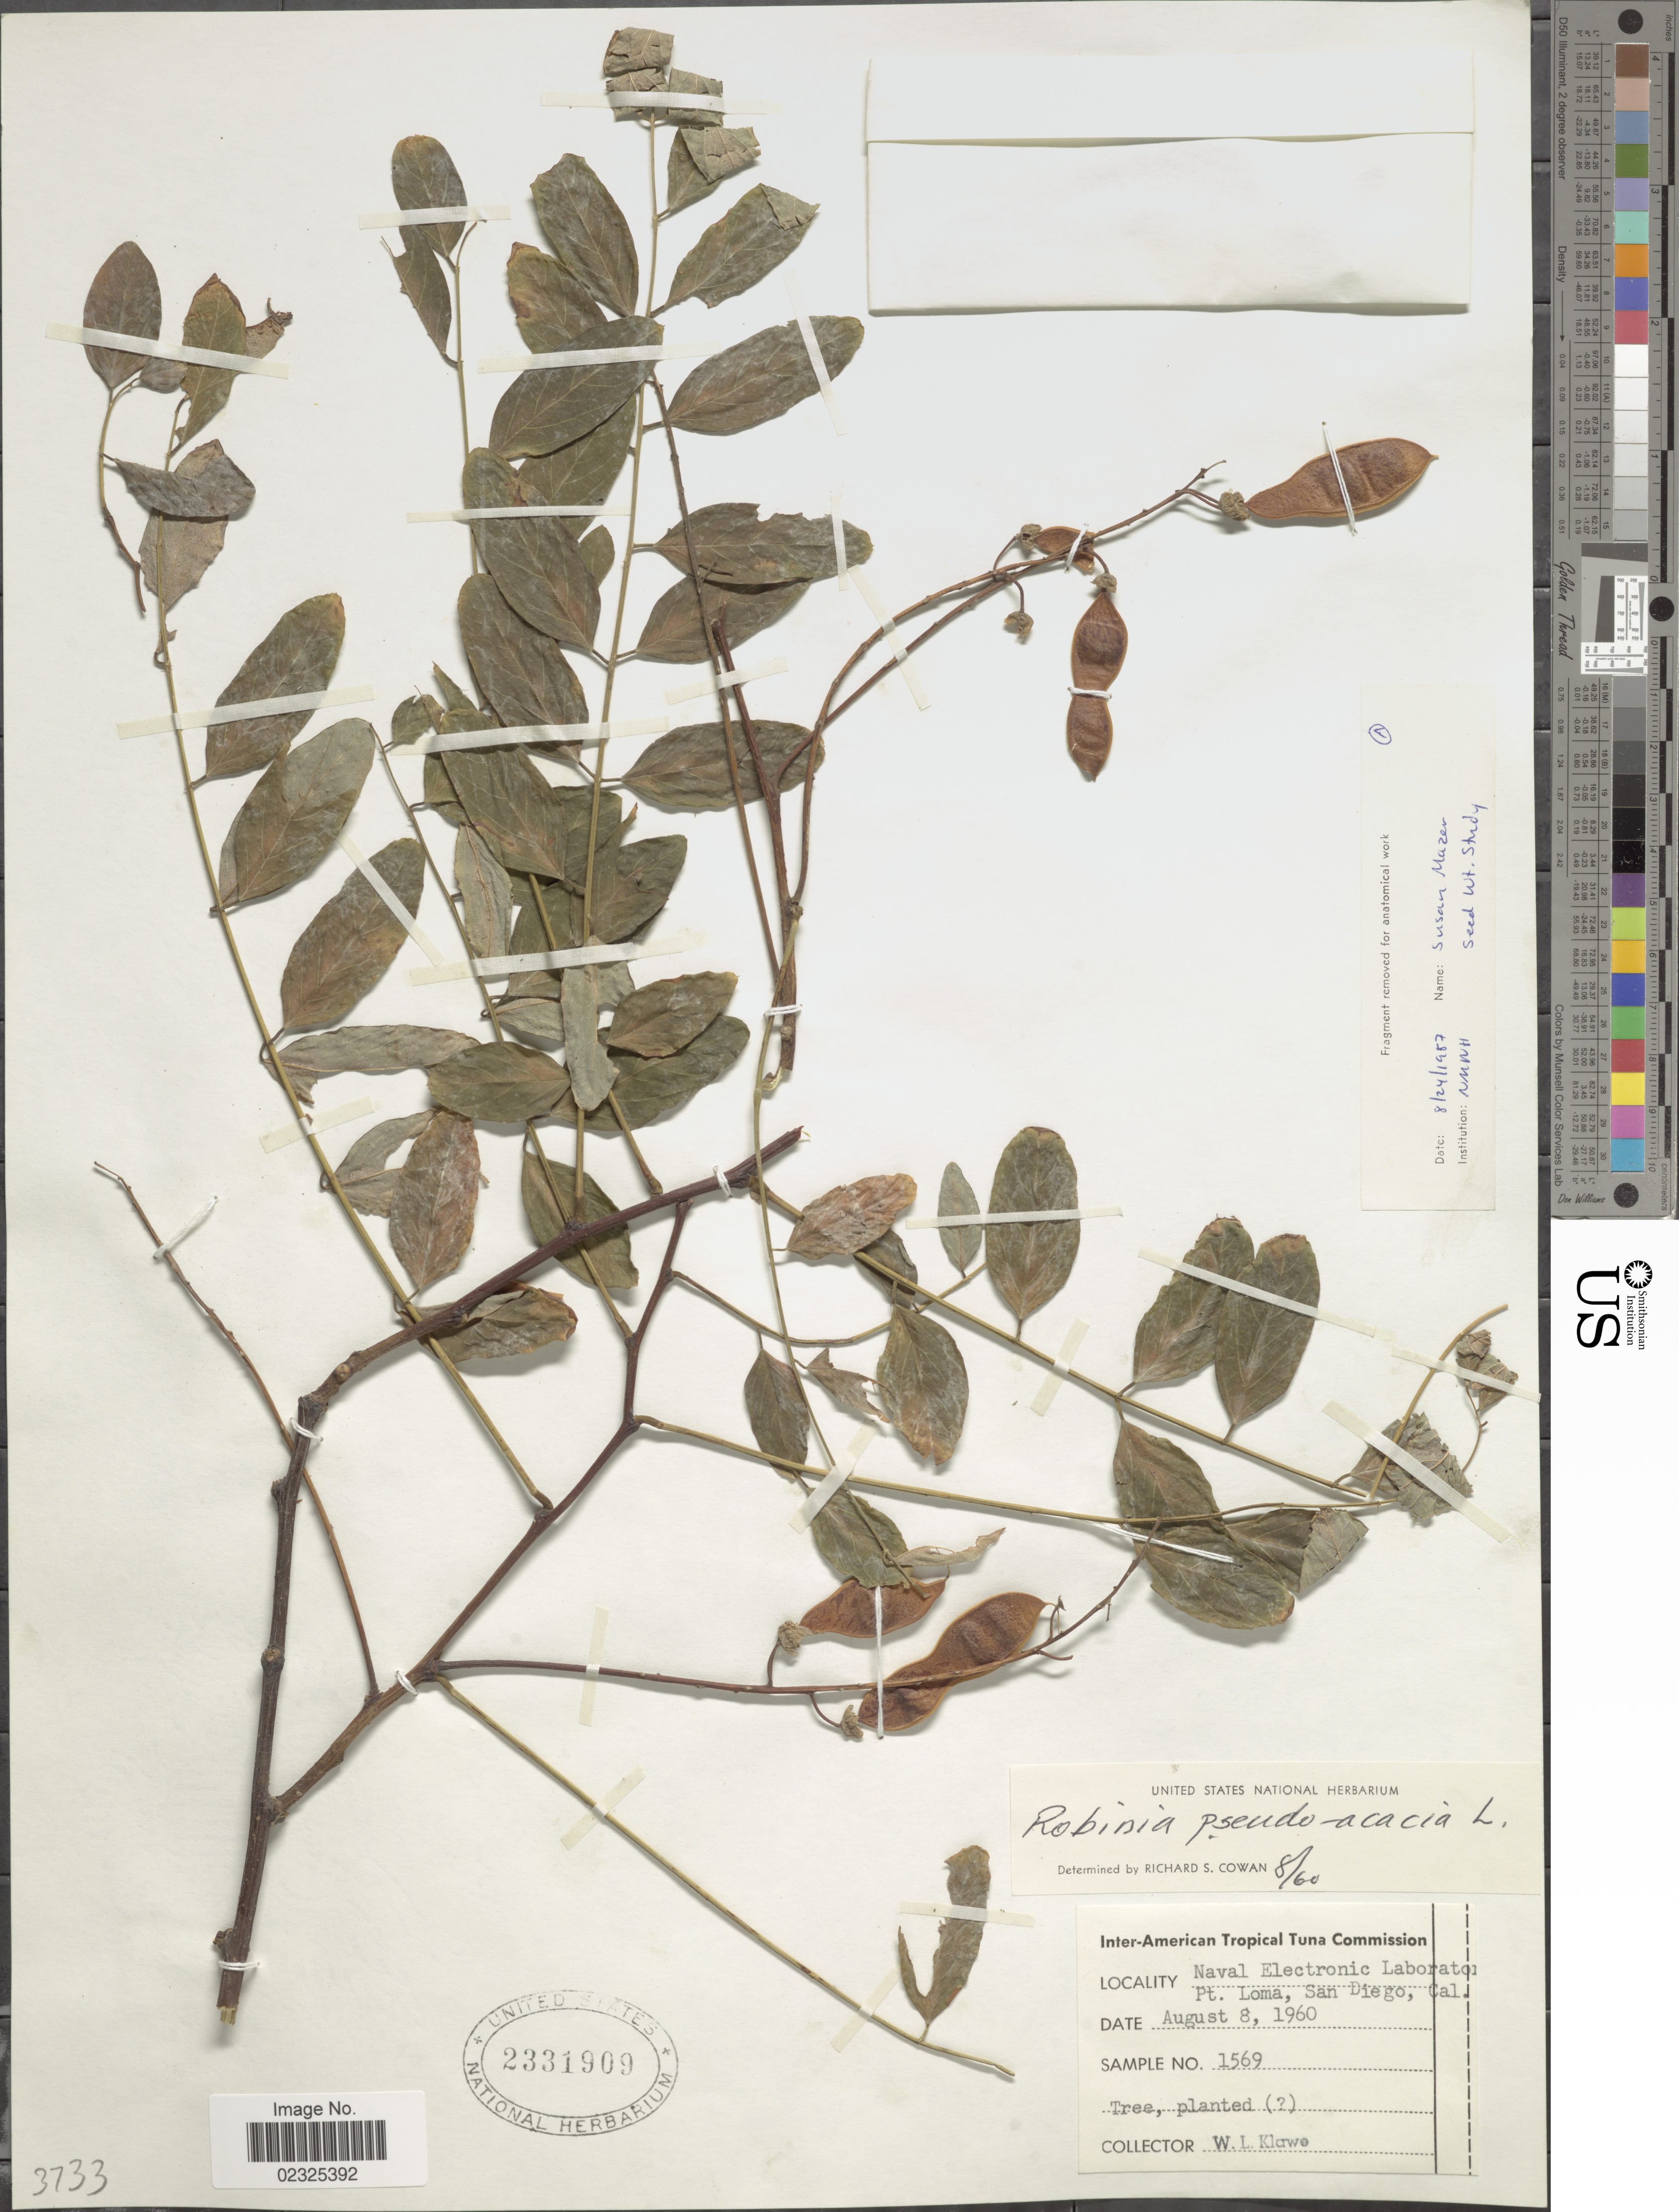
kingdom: Plantae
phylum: Tracheophyta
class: Magnoliopsida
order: Fabales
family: Fabaceae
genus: Robinia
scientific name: Robinia pseudoacacia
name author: L.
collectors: W. Klawe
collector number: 1569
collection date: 1960-08-08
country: United States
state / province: California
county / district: San Diego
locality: Naval Electronic Labraton Pt. Loma, San Diego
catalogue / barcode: US 2331909